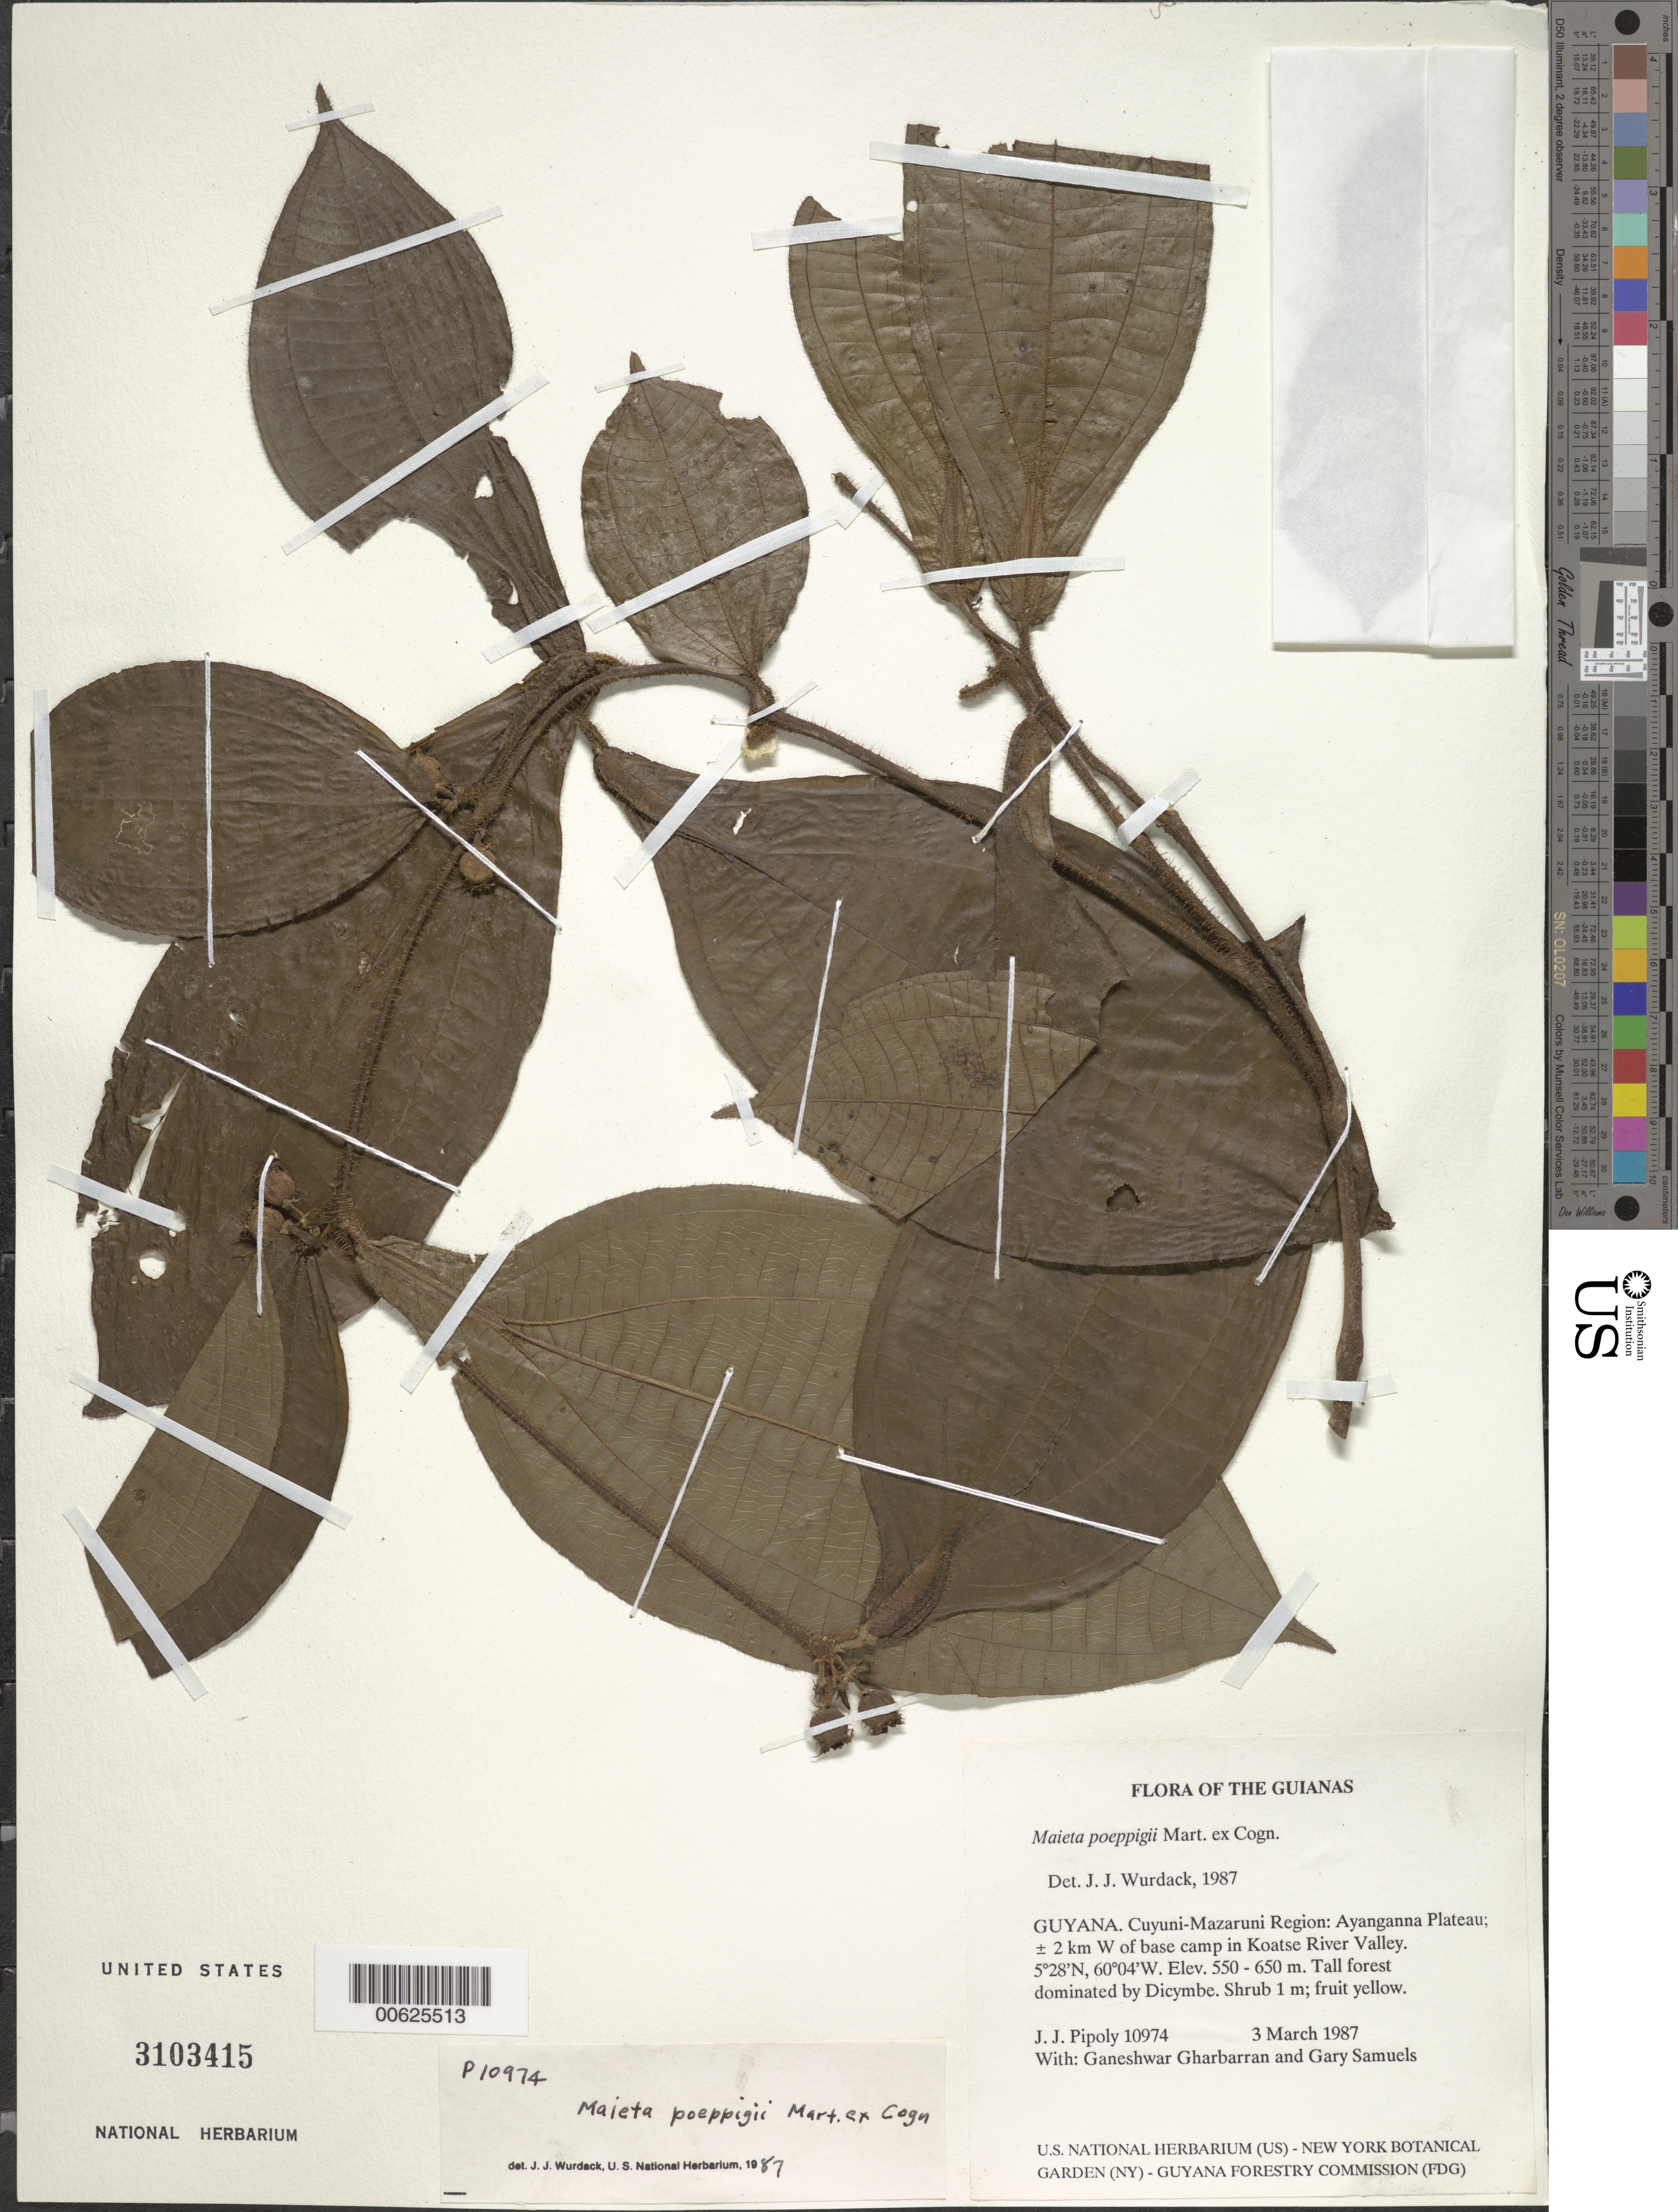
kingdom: Plantae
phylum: Tracheophyta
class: Magnoliopsida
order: Myrtales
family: Melastomataceae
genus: Maieta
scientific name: Maieta poeppigii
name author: Mart. ex Cogn.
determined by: Wurdack, John J., (US), US (UNITED STATES)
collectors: J. J. Pipoly, G. Gharbarran & G. Samuels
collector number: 10974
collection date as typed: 3 March 1987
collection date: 1987-03-03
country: Guyana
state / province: Cuyuni-Mazaruni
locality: Ayanganna Plateau; ± 2 km W of base camp in Koatse River Valley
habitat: Tall forest dominated by Dicymbe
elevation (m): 550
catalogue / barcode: US 3103415